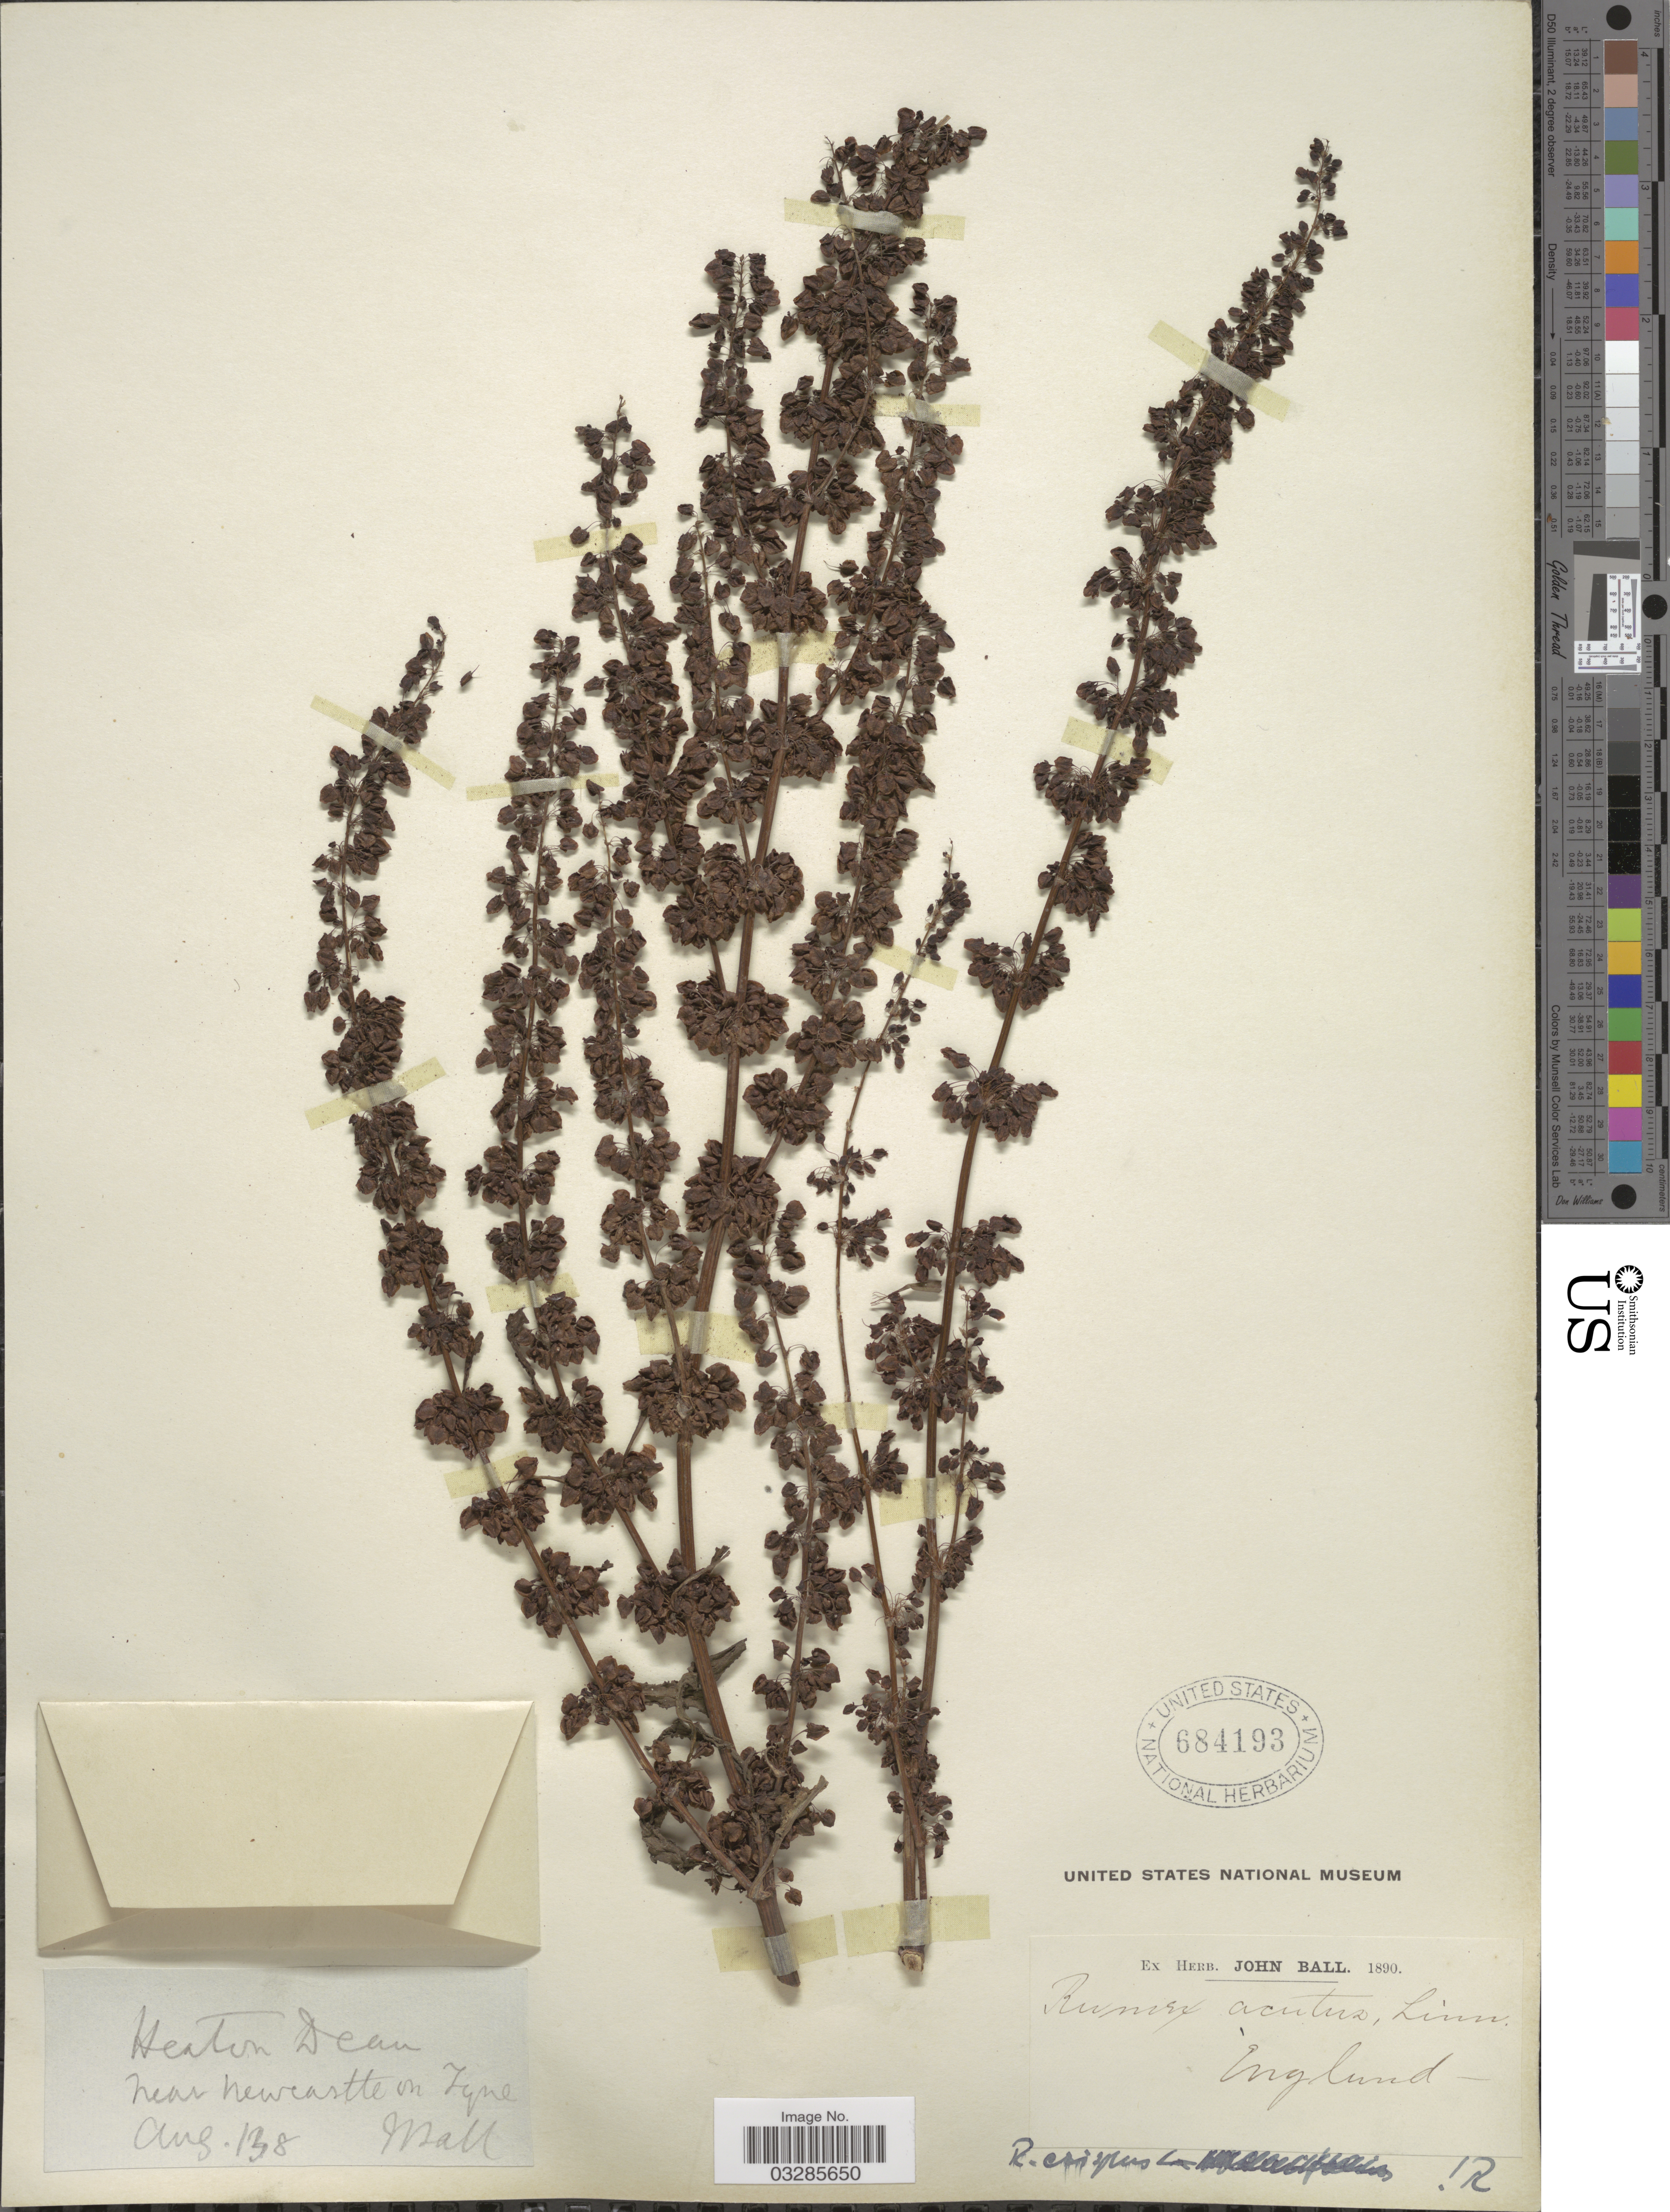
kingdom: Plantae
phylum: Tracheophyta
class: Magnoliopsida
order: Caryophyllales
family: Polygonaceae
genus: Rumex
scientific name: Rumex crispus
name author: L.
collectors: J. Ball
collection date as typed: Transcribed d/m/y: /8/38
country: United Kingdom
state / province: England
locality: Heaton Dean near Newcastle on Tyne.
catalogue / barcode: US 684193